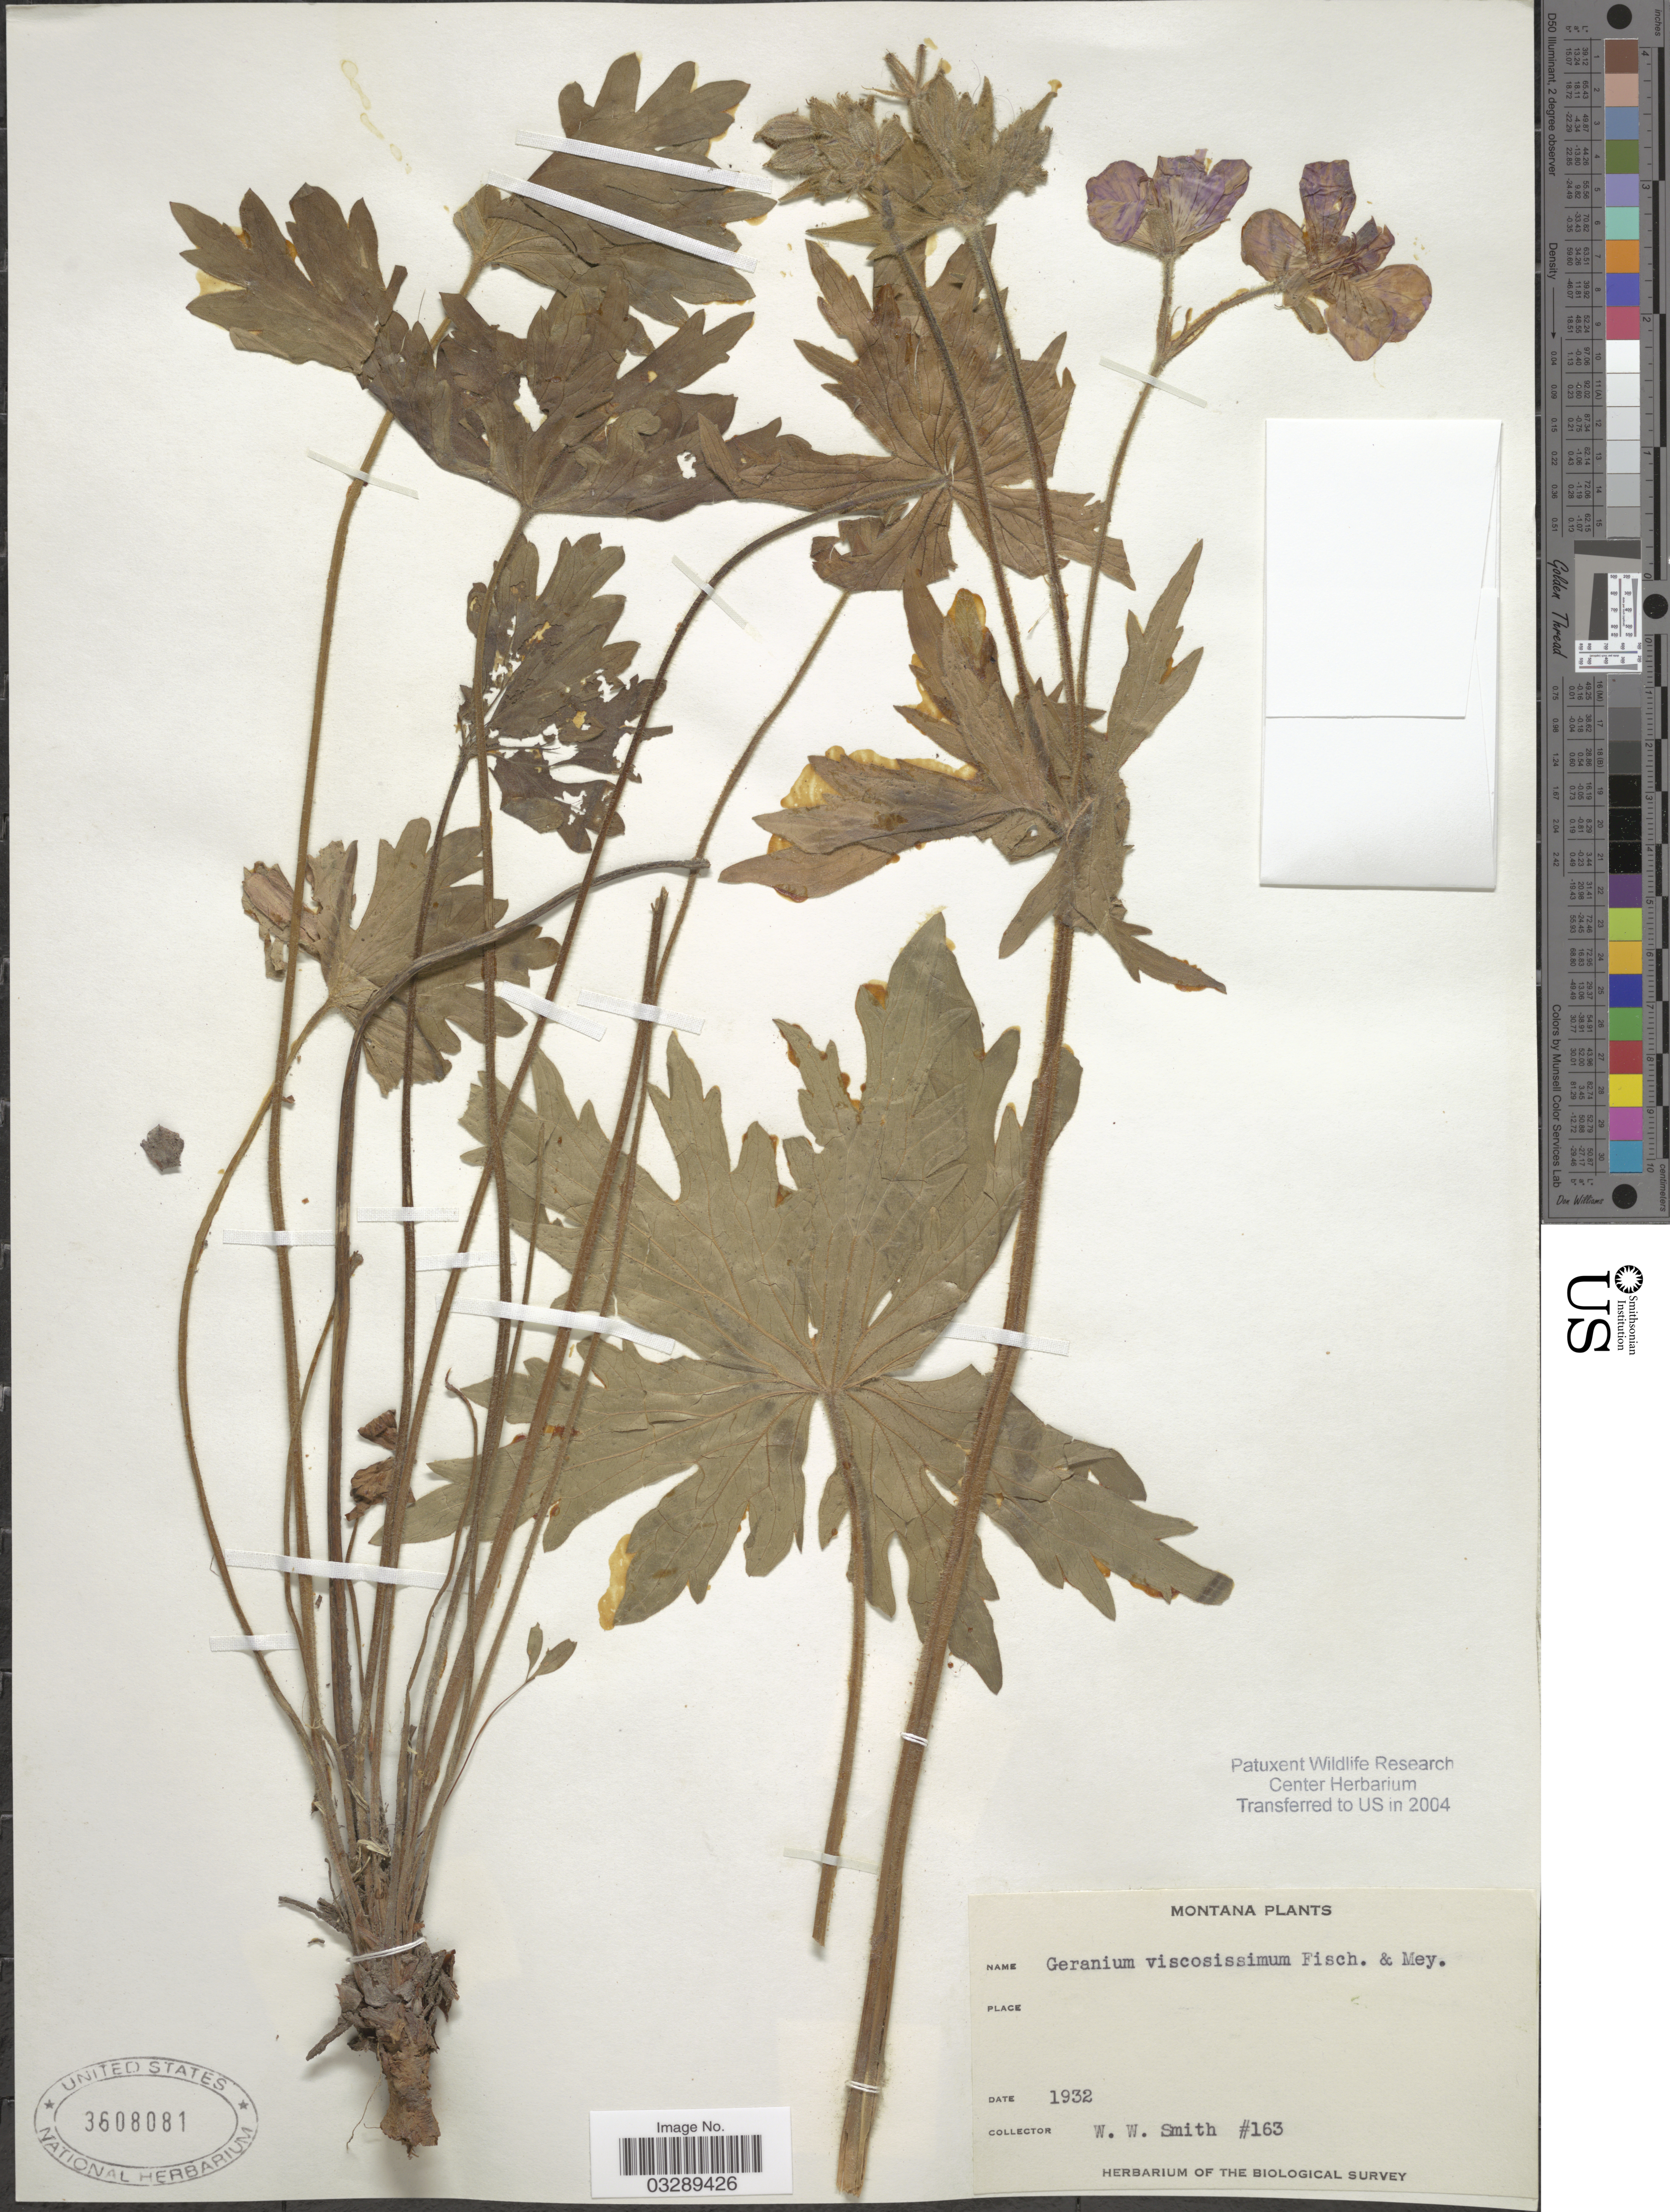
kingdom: Plantae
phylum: Tracheophyta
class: Magnoliopsida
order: Geraniales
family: Geraniaceae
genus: Geranium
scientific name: Geranium viscosissimum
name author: Fisch. & C.A. Mey.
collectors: W. W. Smith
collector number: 163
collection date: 1932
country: United States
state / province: Montana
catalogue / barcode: US 3608081